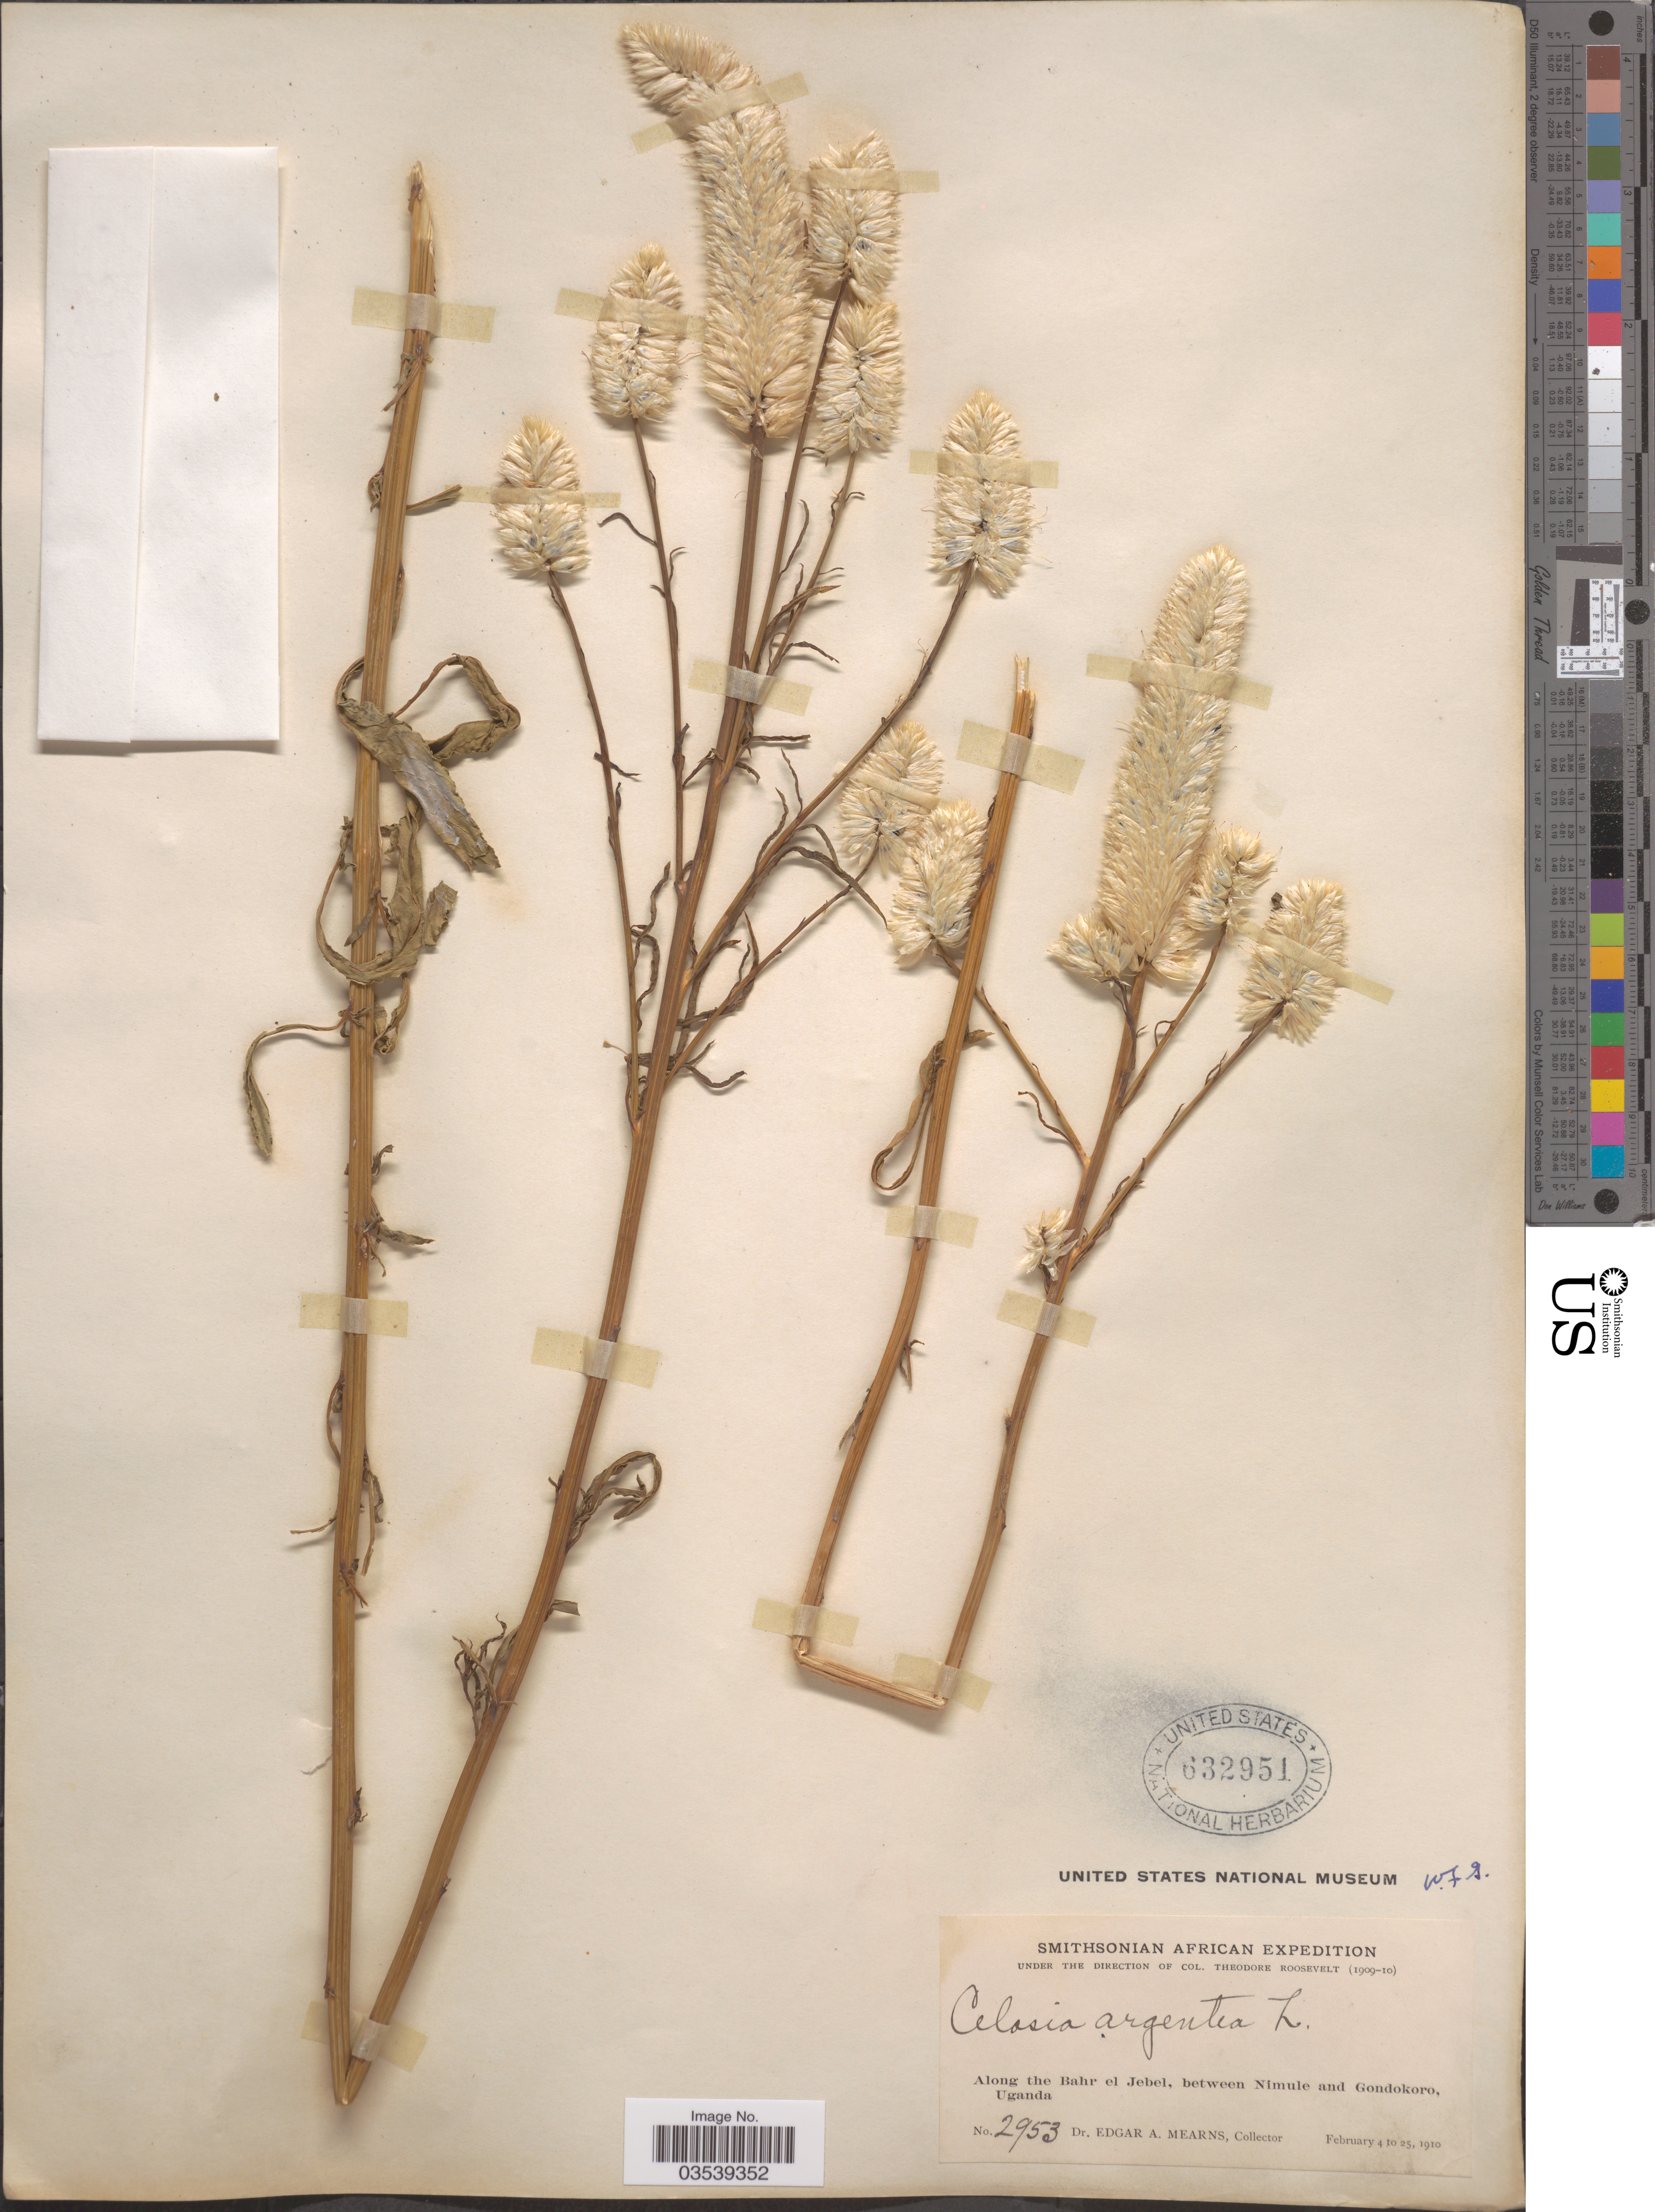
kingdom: Plantae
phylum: Tracheophyta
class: Magnoliopsida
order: Caryophyllales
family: Amaranthaceae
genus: Celosia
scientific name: Celosia argentea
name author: L.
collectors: E. A. Mearns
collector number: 2953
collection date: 1910-02-04/1910-02-25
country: Uganda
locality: Along the Bahr el Jebel, between Nimule and Gondokoro.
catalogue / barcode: US 632951